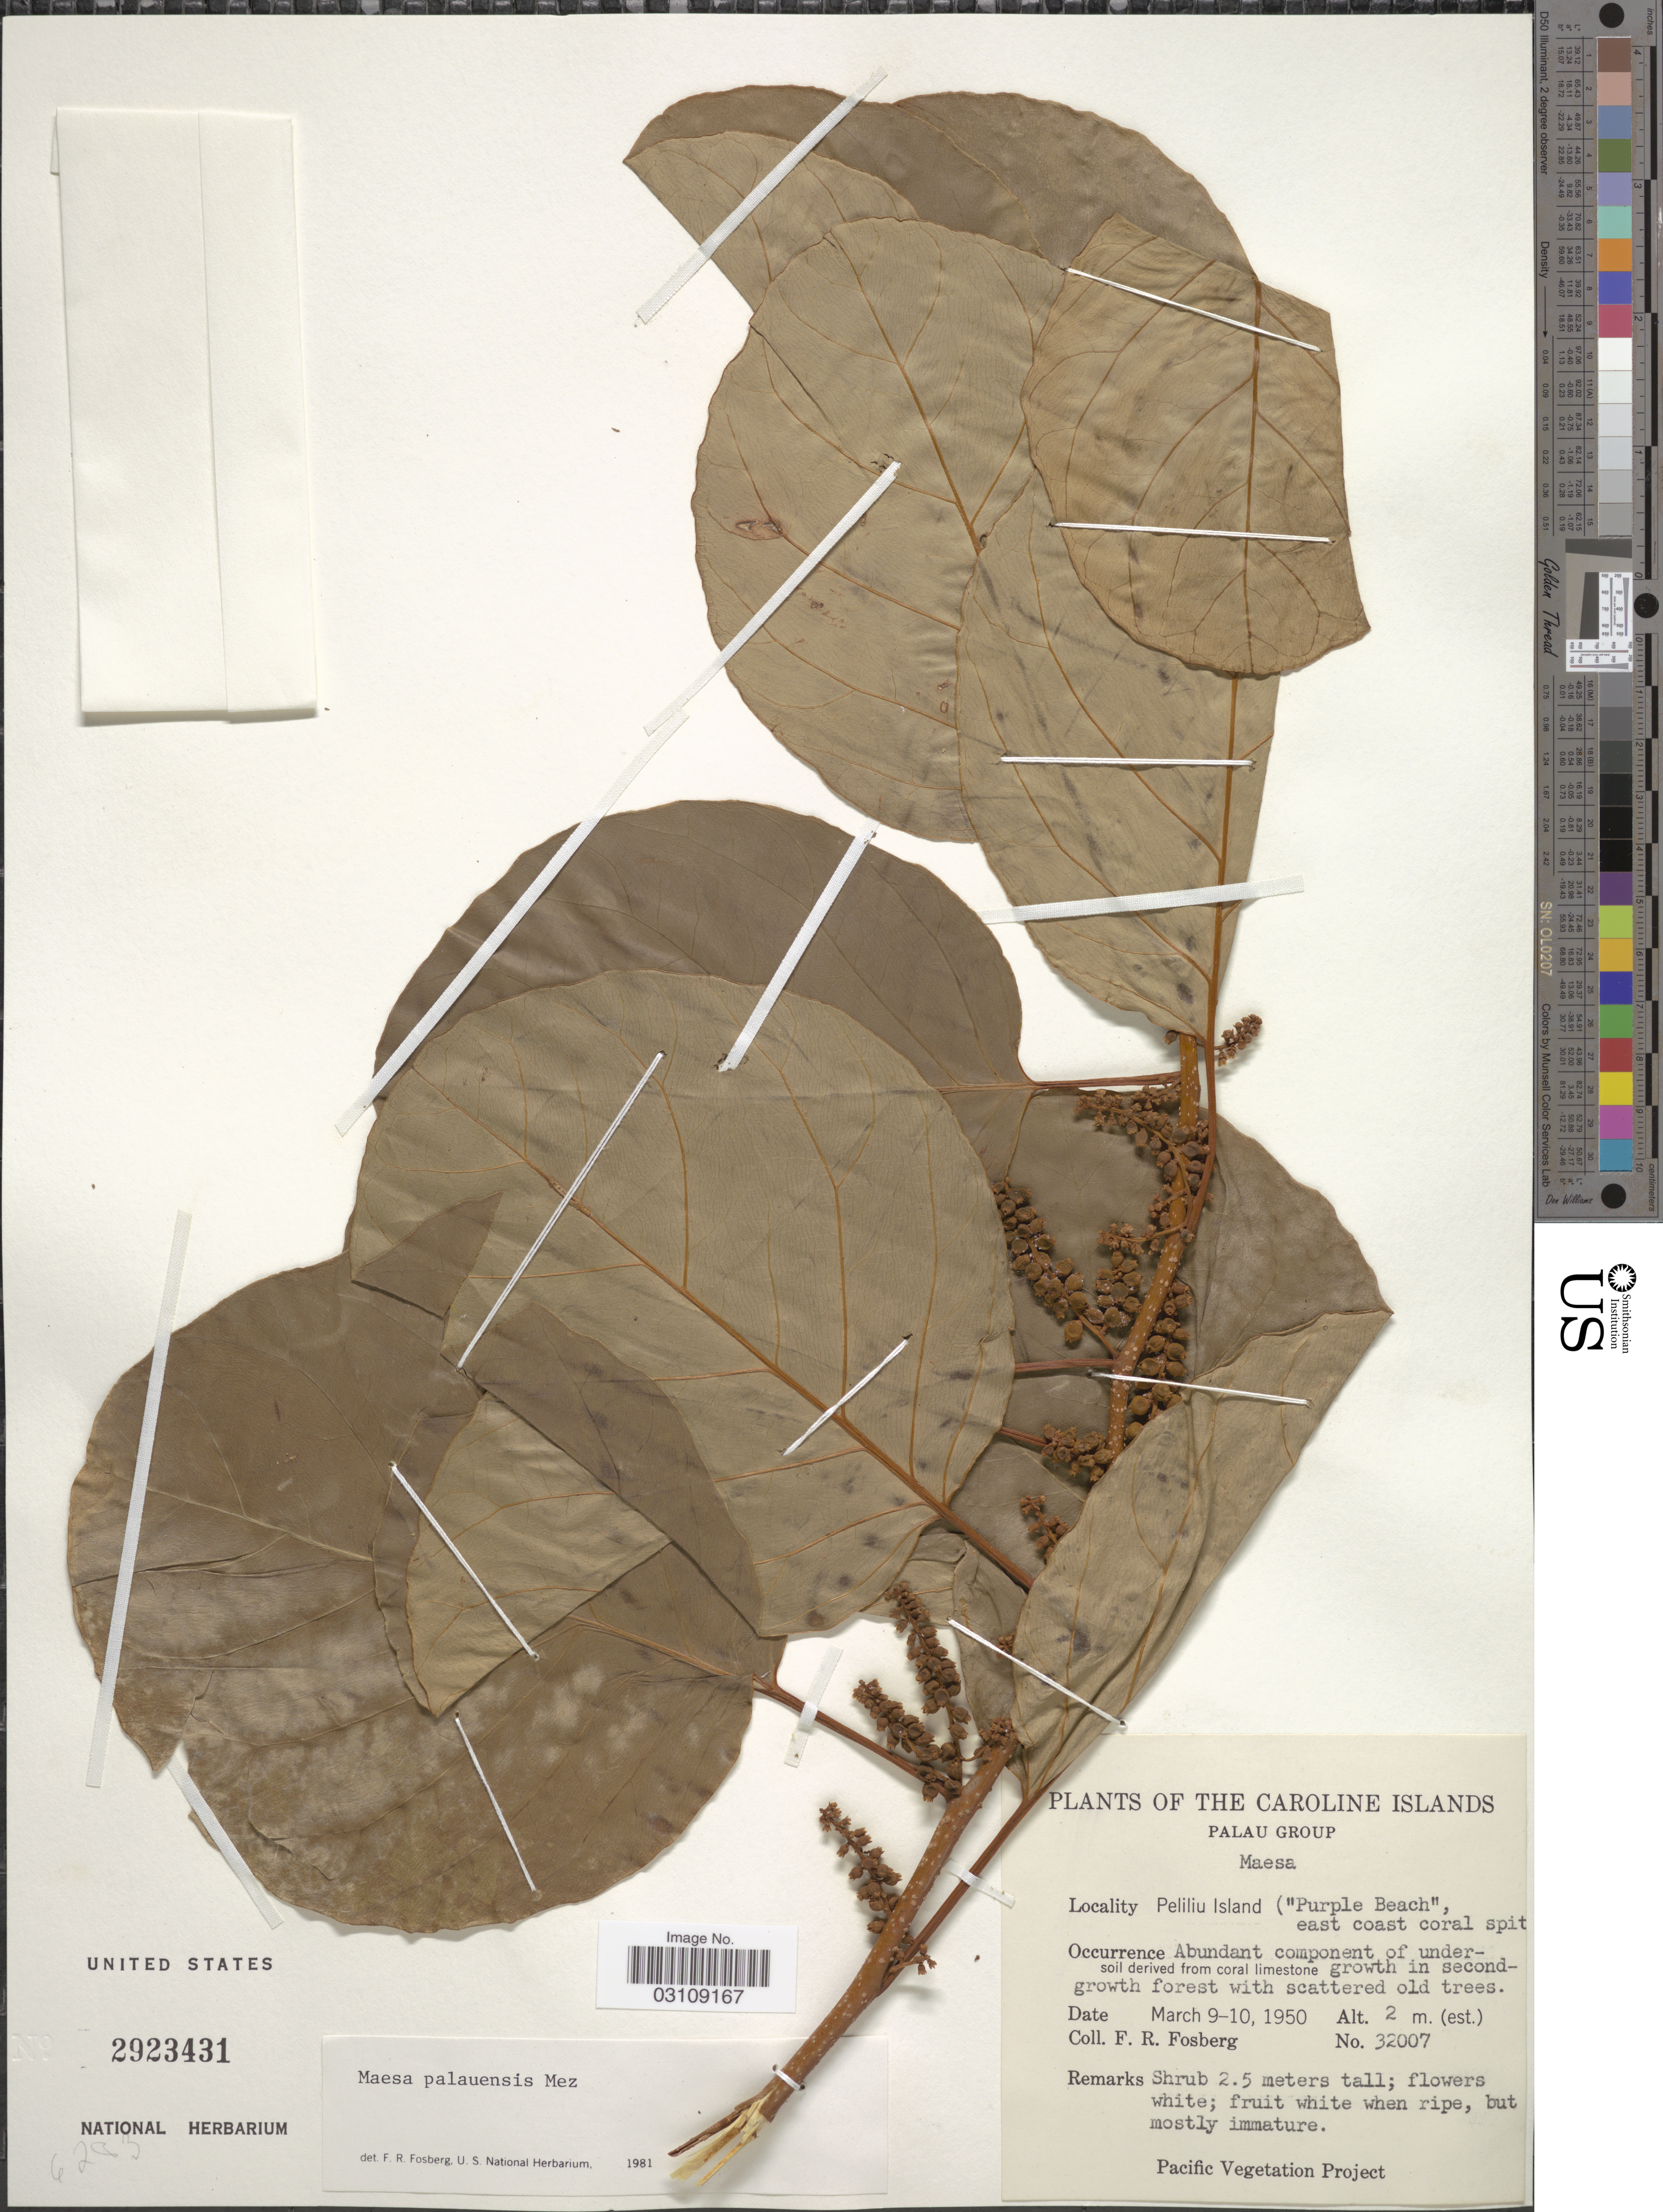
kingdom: Plantae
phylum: Tracheophyta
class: Magnoliopsida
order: Ericales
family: Primulaceae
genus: Maesa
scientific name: Maesa palauensis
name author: Mez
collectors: F. R. Fosberg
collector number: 32007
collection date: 1950-03-09/1950-03-10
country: Palau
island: Beliliou [Peleliu]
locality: The Caroline Islands, Palau Group, Maesa, Peliliu Island ("Purple Beach" east coast coral spit).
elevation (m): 2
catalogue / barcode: US 2923431